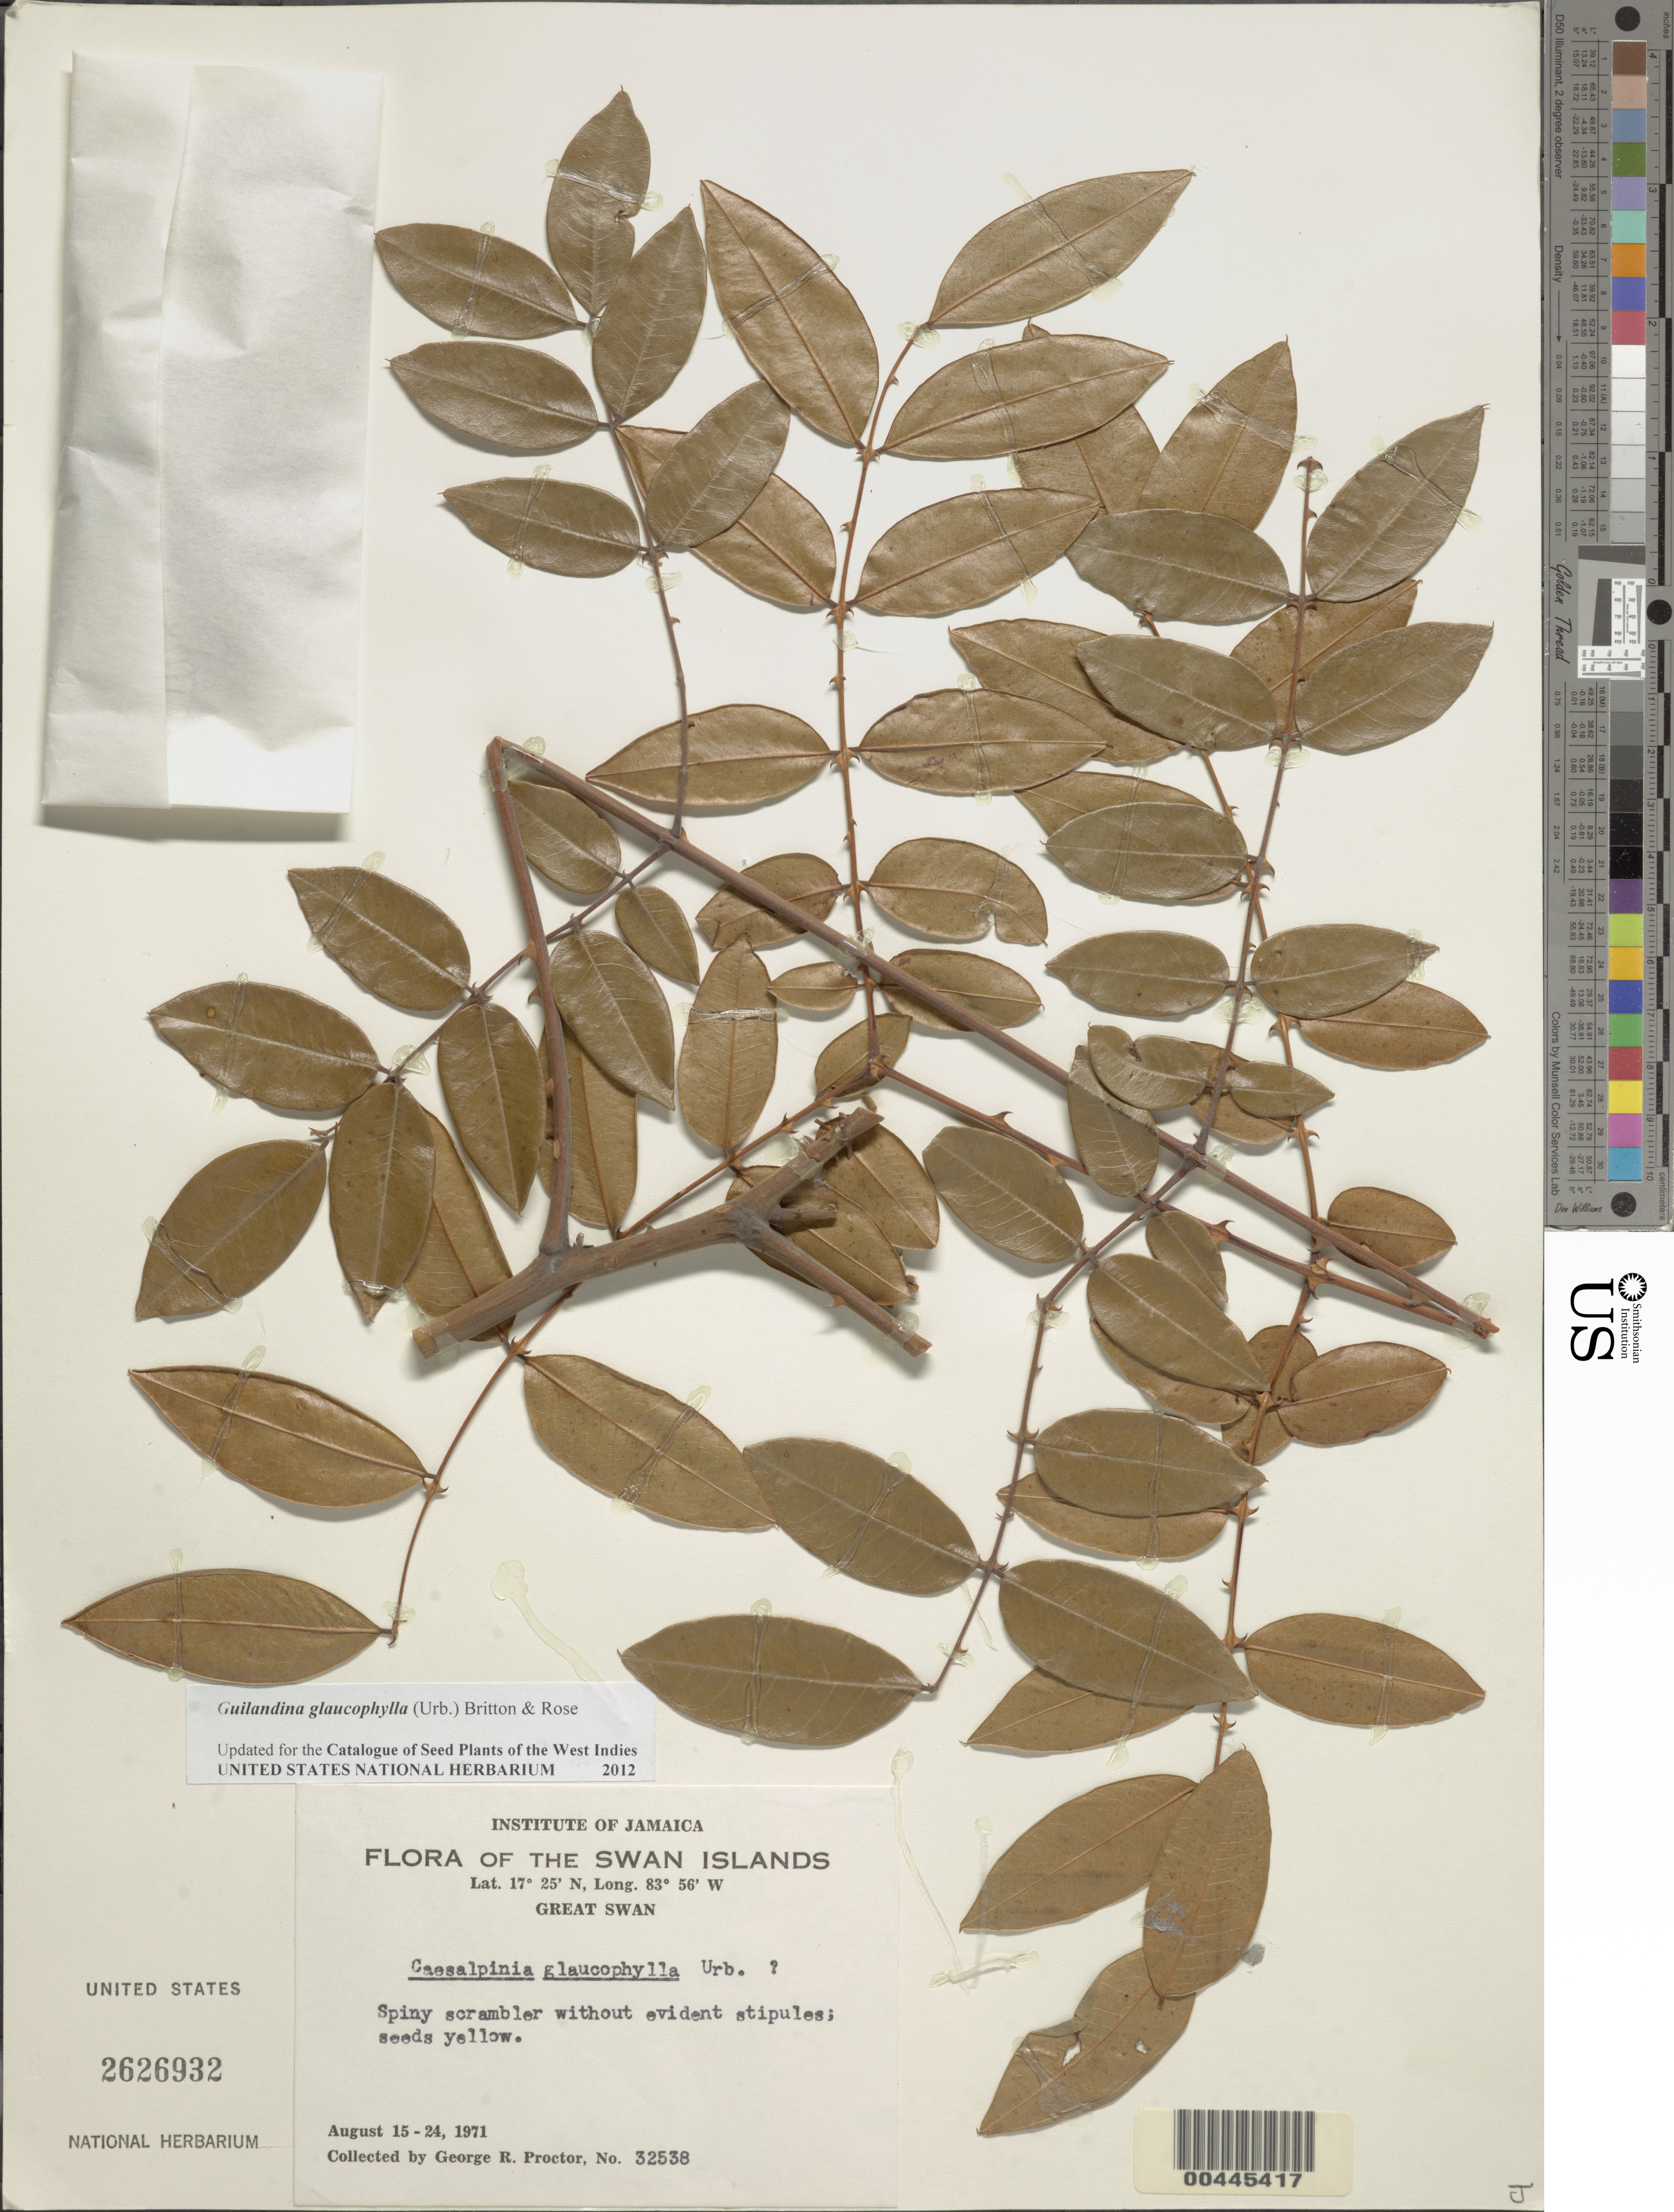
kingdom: Plantae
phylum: Tracheophyta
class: Magnoliopsida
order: Fabales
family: Fabaceae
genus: Guilandina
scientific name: Guilandina glaucophylla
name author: (Urb.) Britton & Rose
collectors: G. R. Proctor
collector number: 32538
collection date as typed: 15 Aug 1971 and 24 Aug 1971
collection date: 1971-08-15,1971-08-24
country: Jamaica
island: Greater Antilles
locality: Great swan island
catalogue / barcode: US 2626932